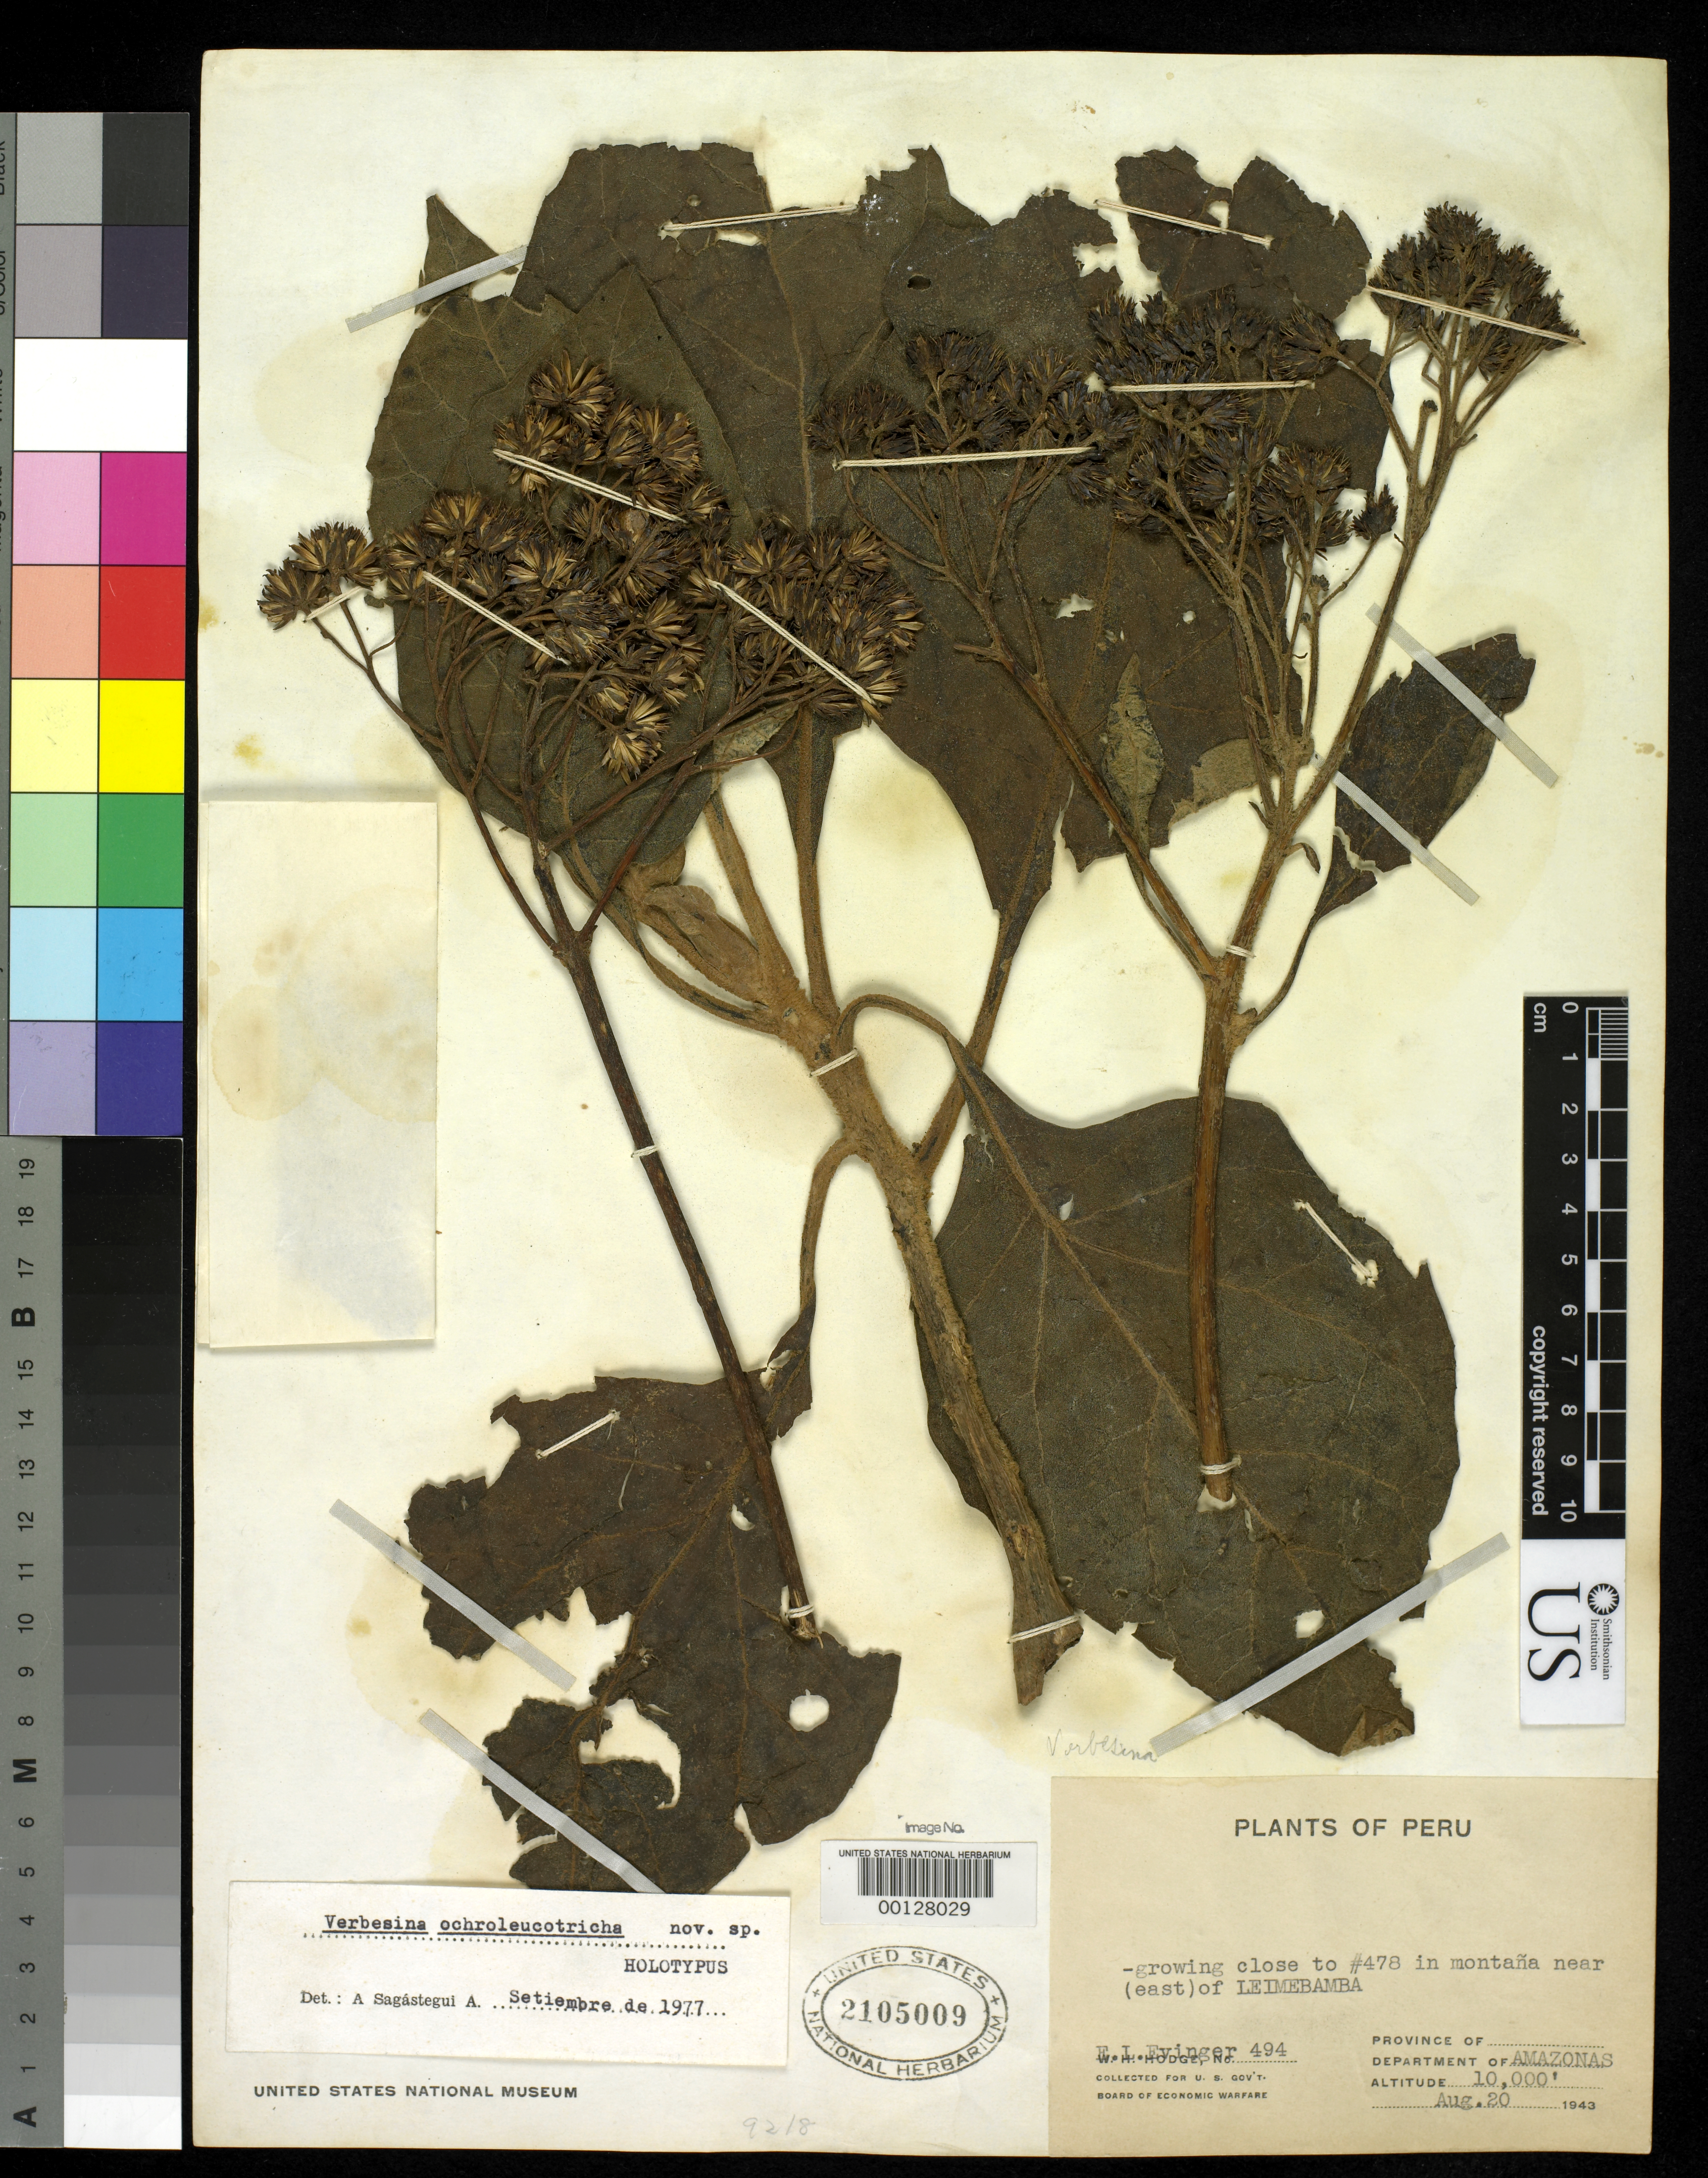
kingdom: Plantae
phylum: Tracheophyta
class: Magnoliopsida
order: Asterales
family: Asteraceae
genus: Verbesina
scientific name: Verbesina ochroleucotricha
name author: Sagást.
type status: Holotype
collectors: E. Evinger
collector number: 494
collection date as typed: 20 Aug 1943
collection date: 1943-08-20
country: Peru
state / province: Amazonas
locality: E of Leimebamba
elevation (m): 3048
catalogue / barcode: US 2105009